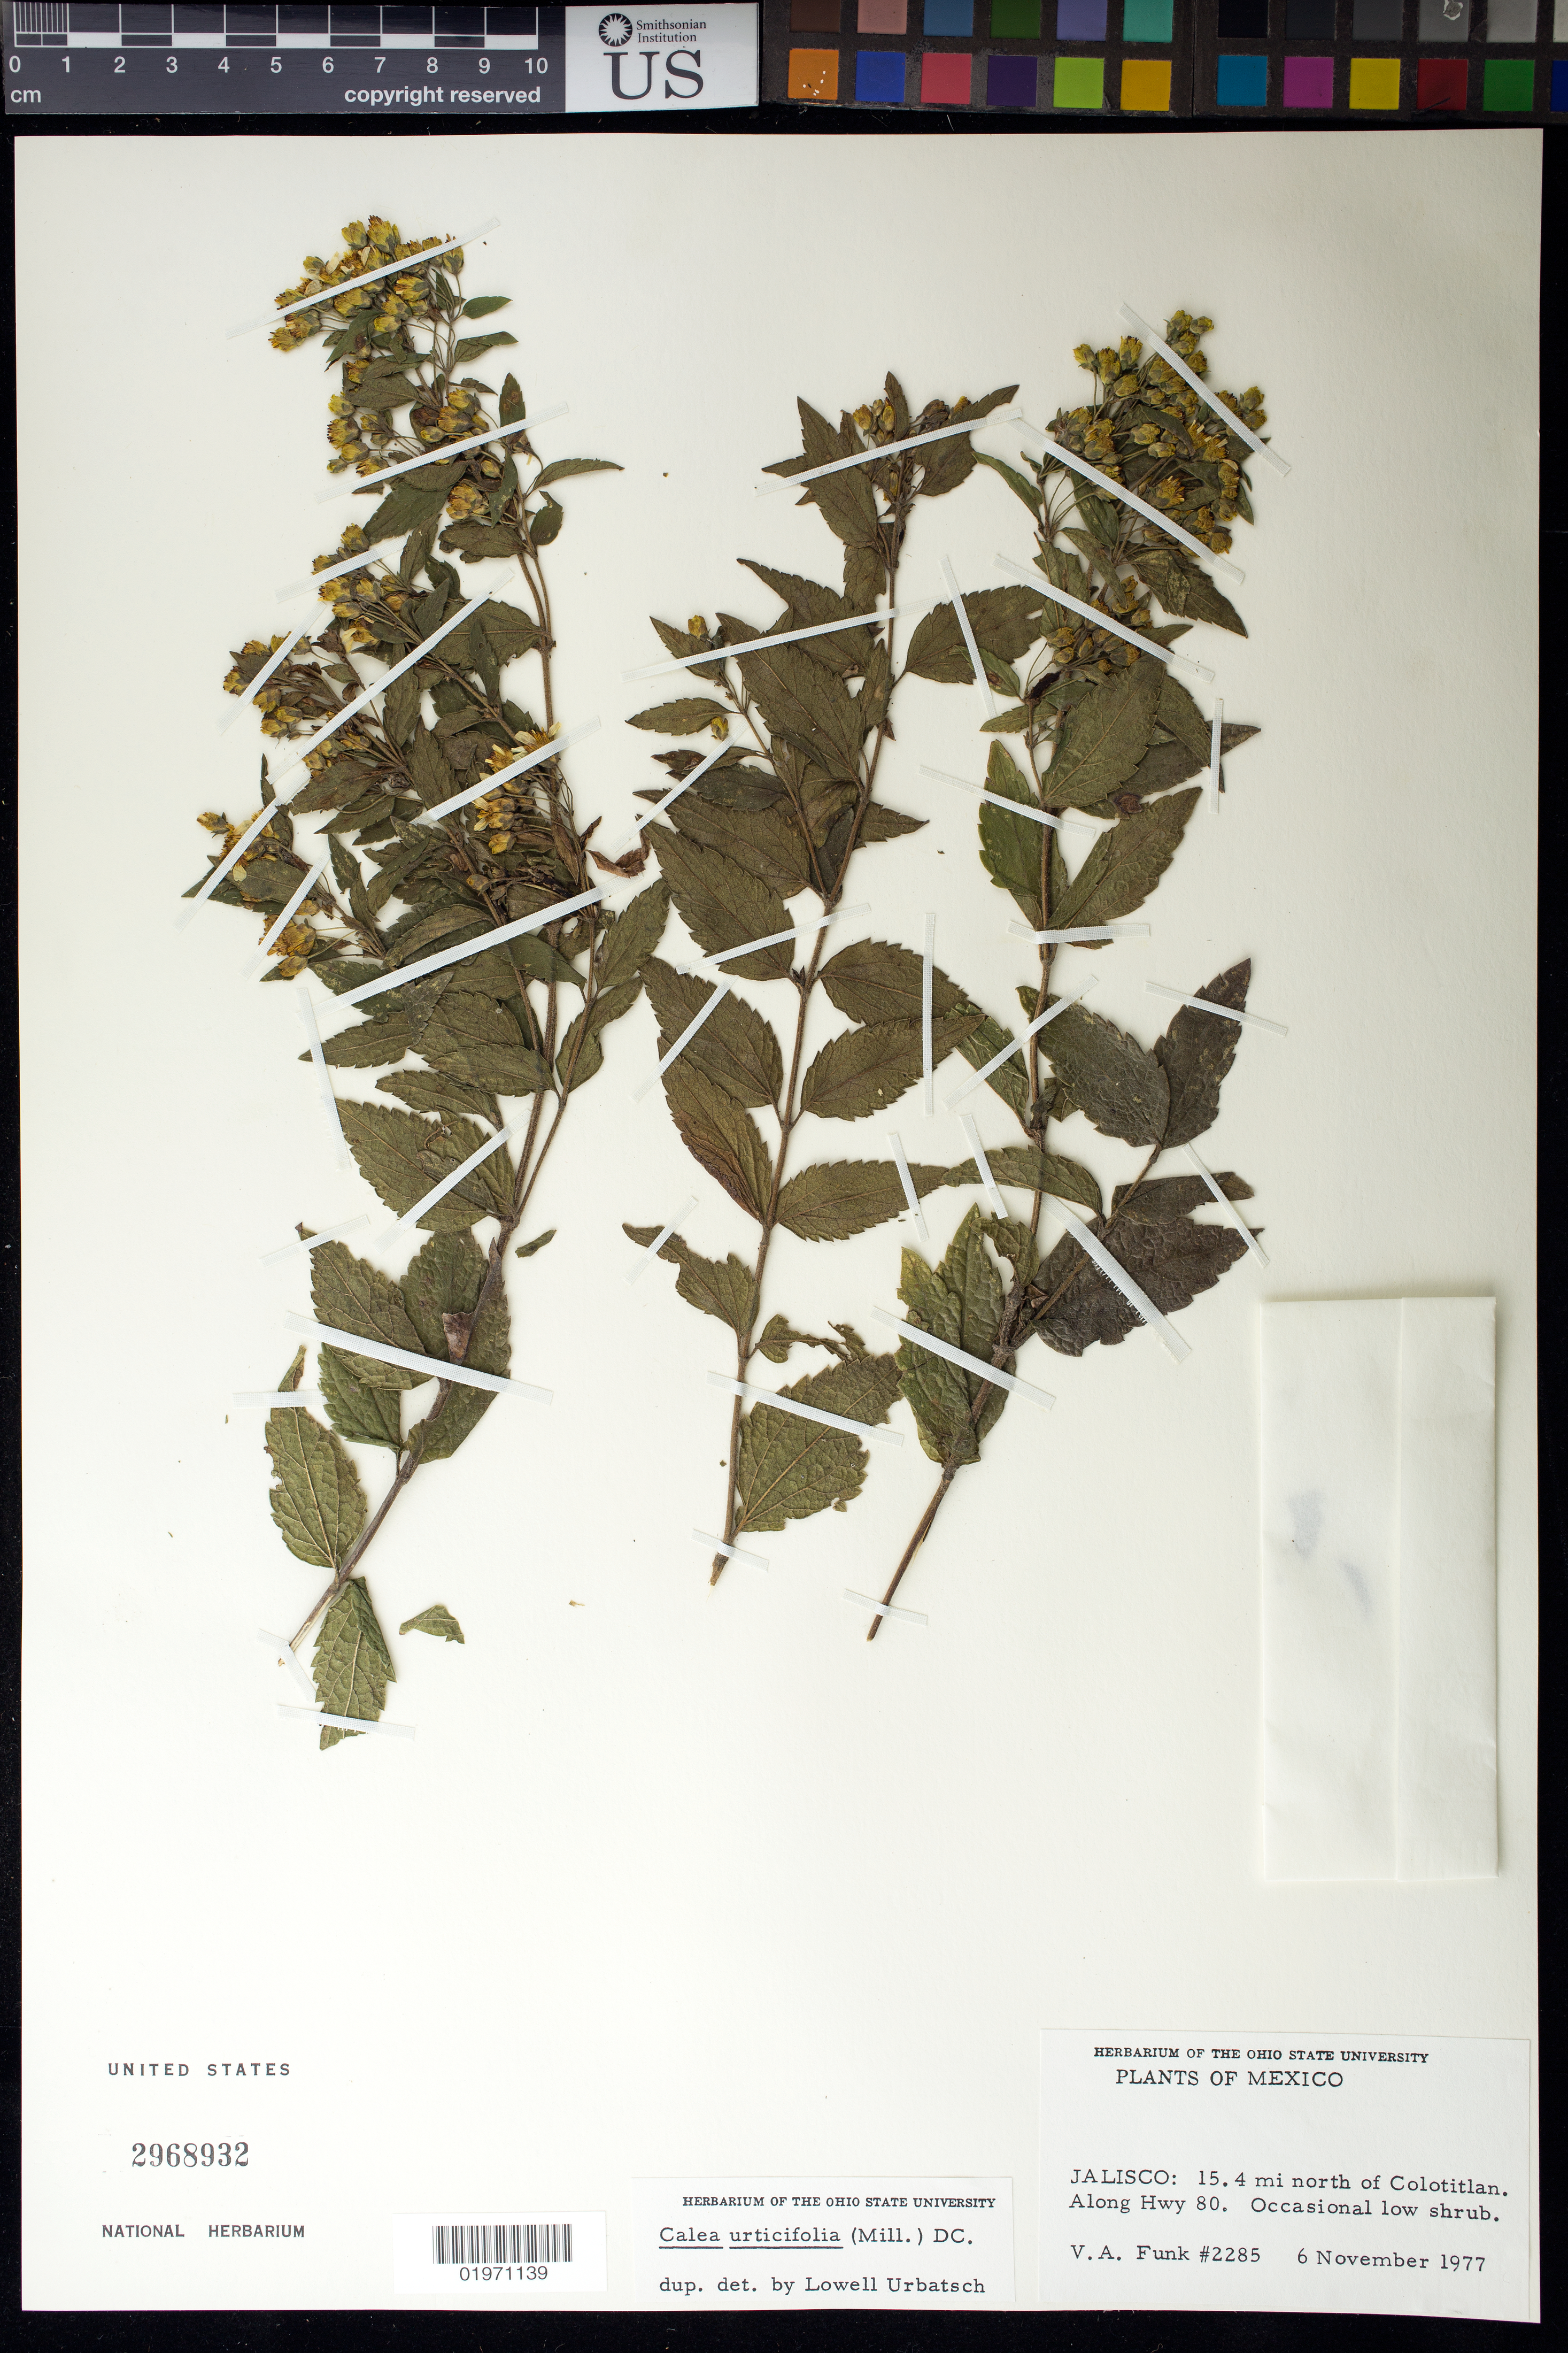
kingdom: Plantae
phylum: Tracheophyta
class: Magnoliopsida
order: Asterales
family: Asteraceae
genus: Calea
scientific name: Calea urticifolia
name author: (Mill.) DC.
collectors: V. Funk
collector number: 2285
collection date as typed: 6 November 1977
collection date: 1977-11-06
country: Mexico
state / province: Jalisco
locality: Colotitlan, 15.4 miles N along Hwy 80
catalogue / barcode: US 2968932